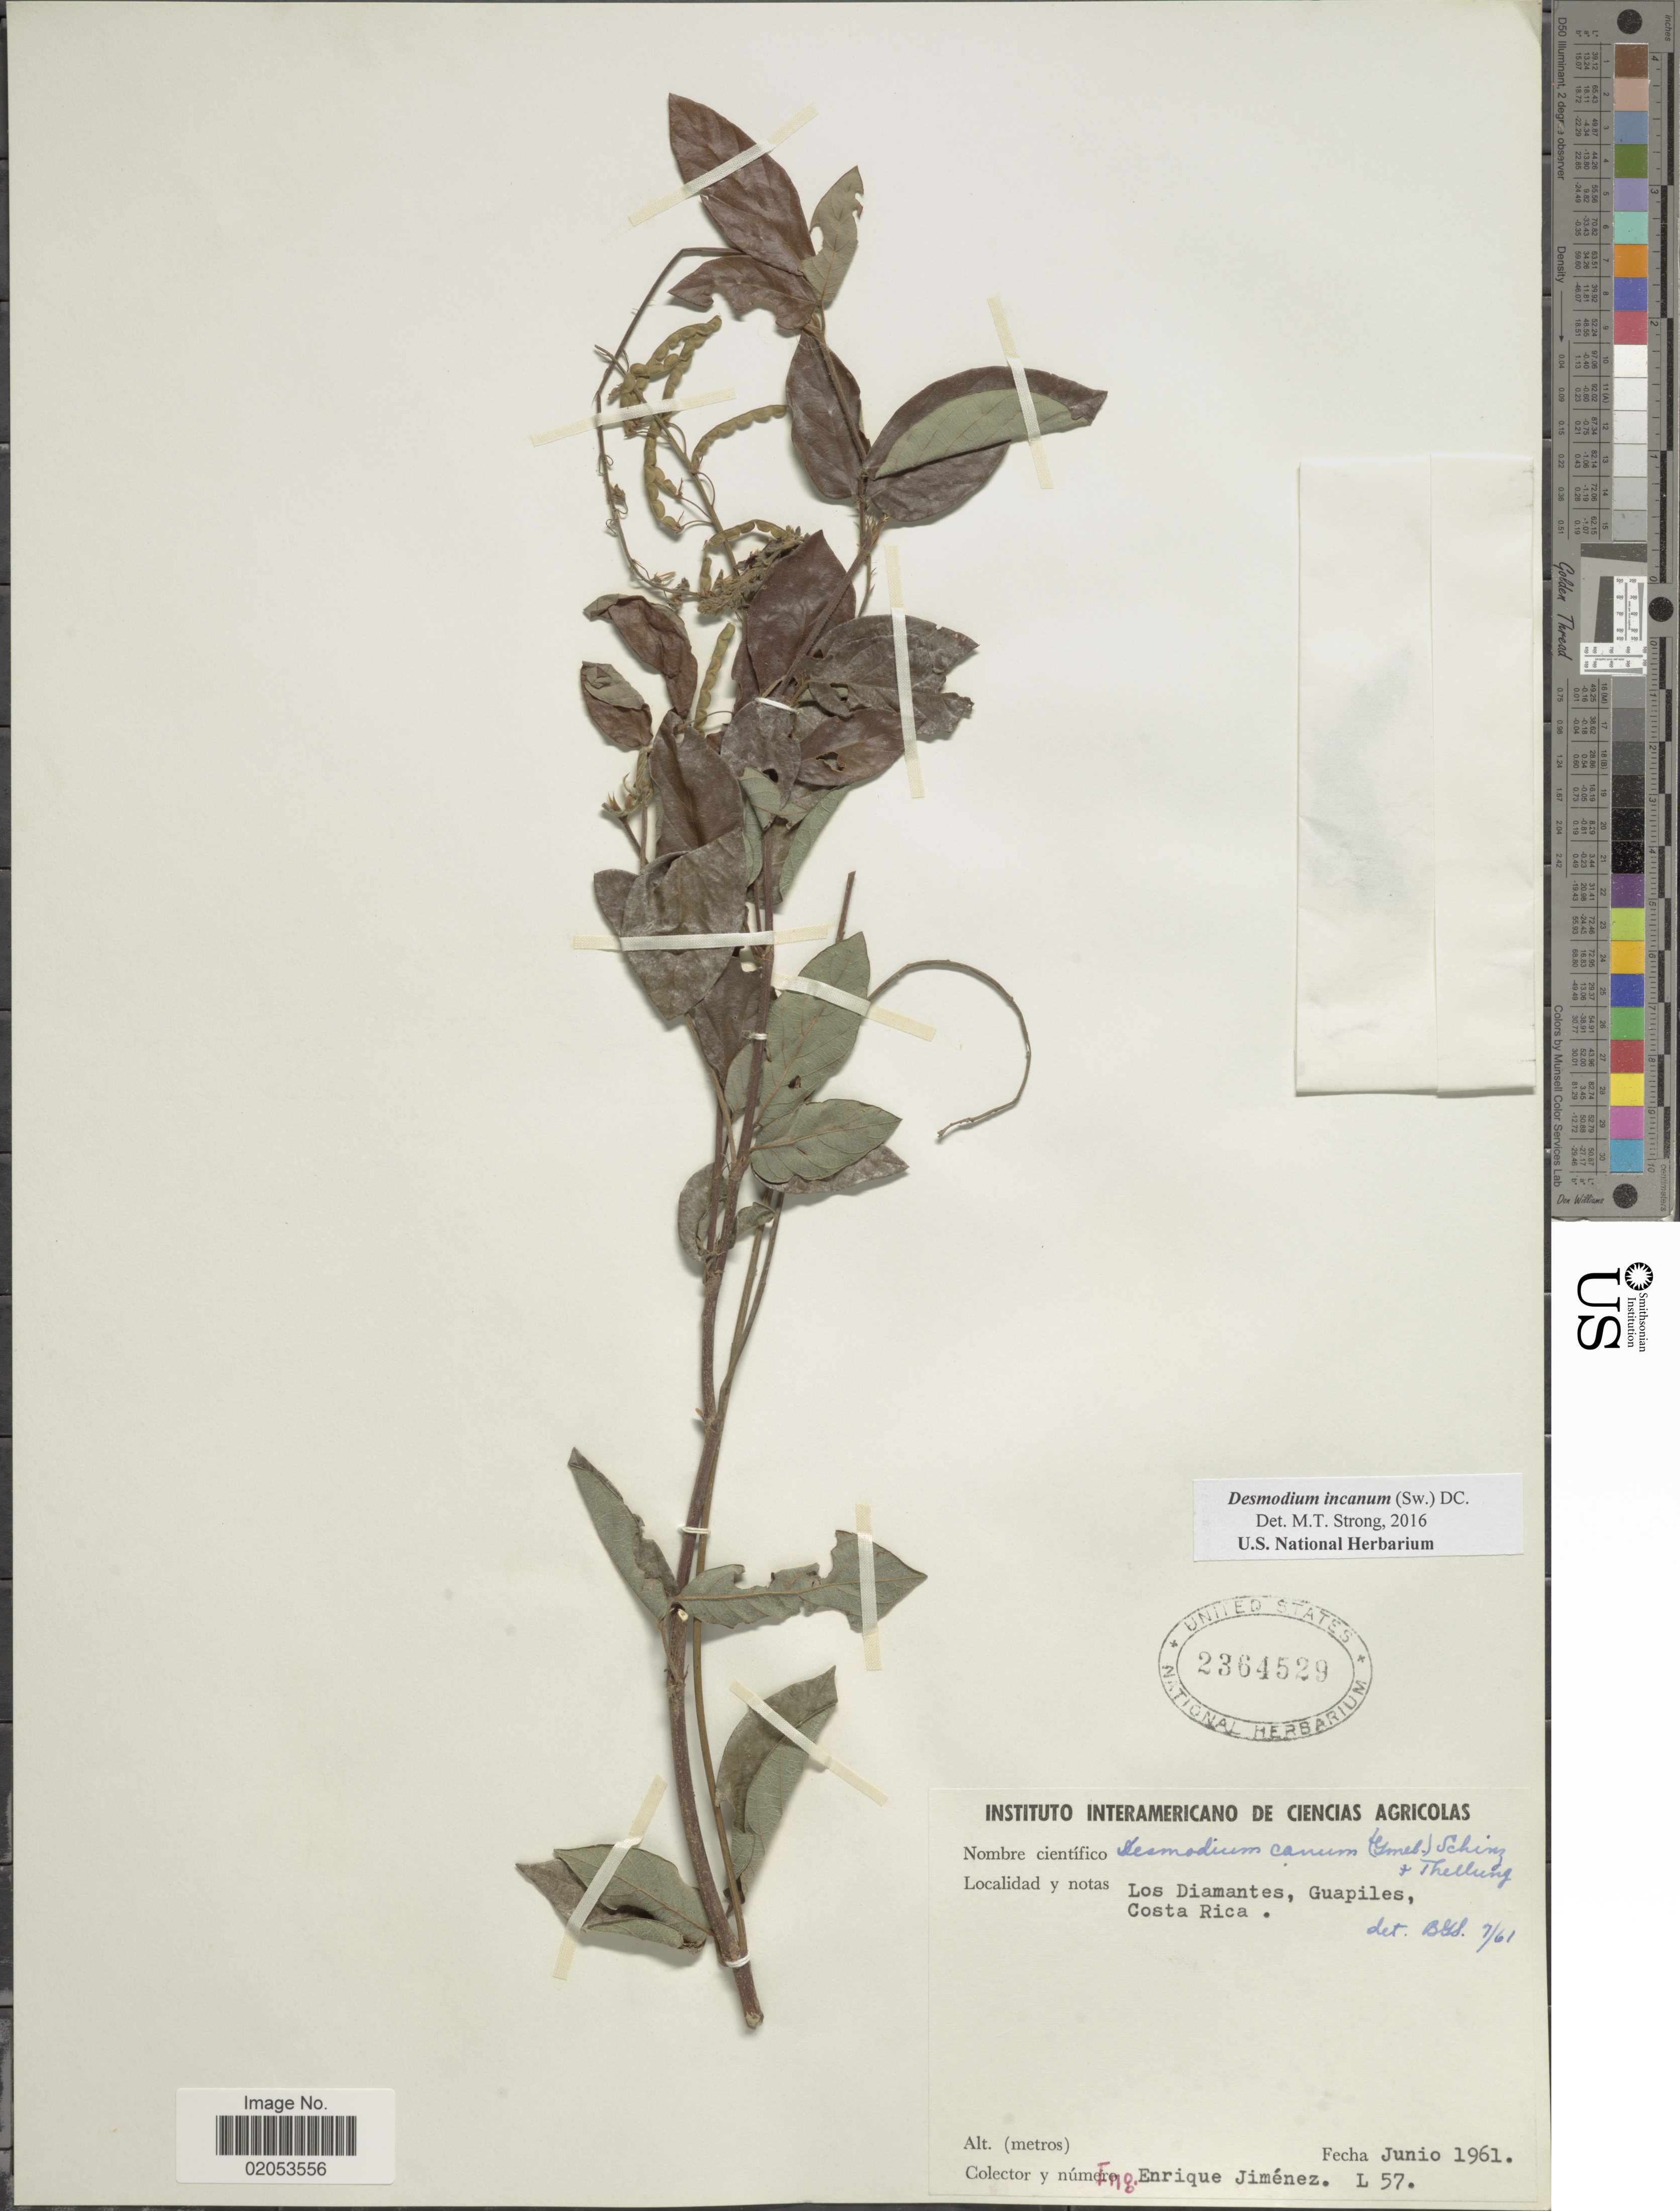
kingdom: Plantae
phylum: Tracheophyta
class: Magnoliopsida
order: Fabales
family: Fabaceae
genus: Desmodium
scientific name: Desmodium incanum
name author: (Sw.) DC.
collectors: E. Jímenez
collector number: L 57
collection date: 1961-06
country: Costa Rica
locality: Los Diamantes, Guapiles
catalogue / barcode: US 2364529